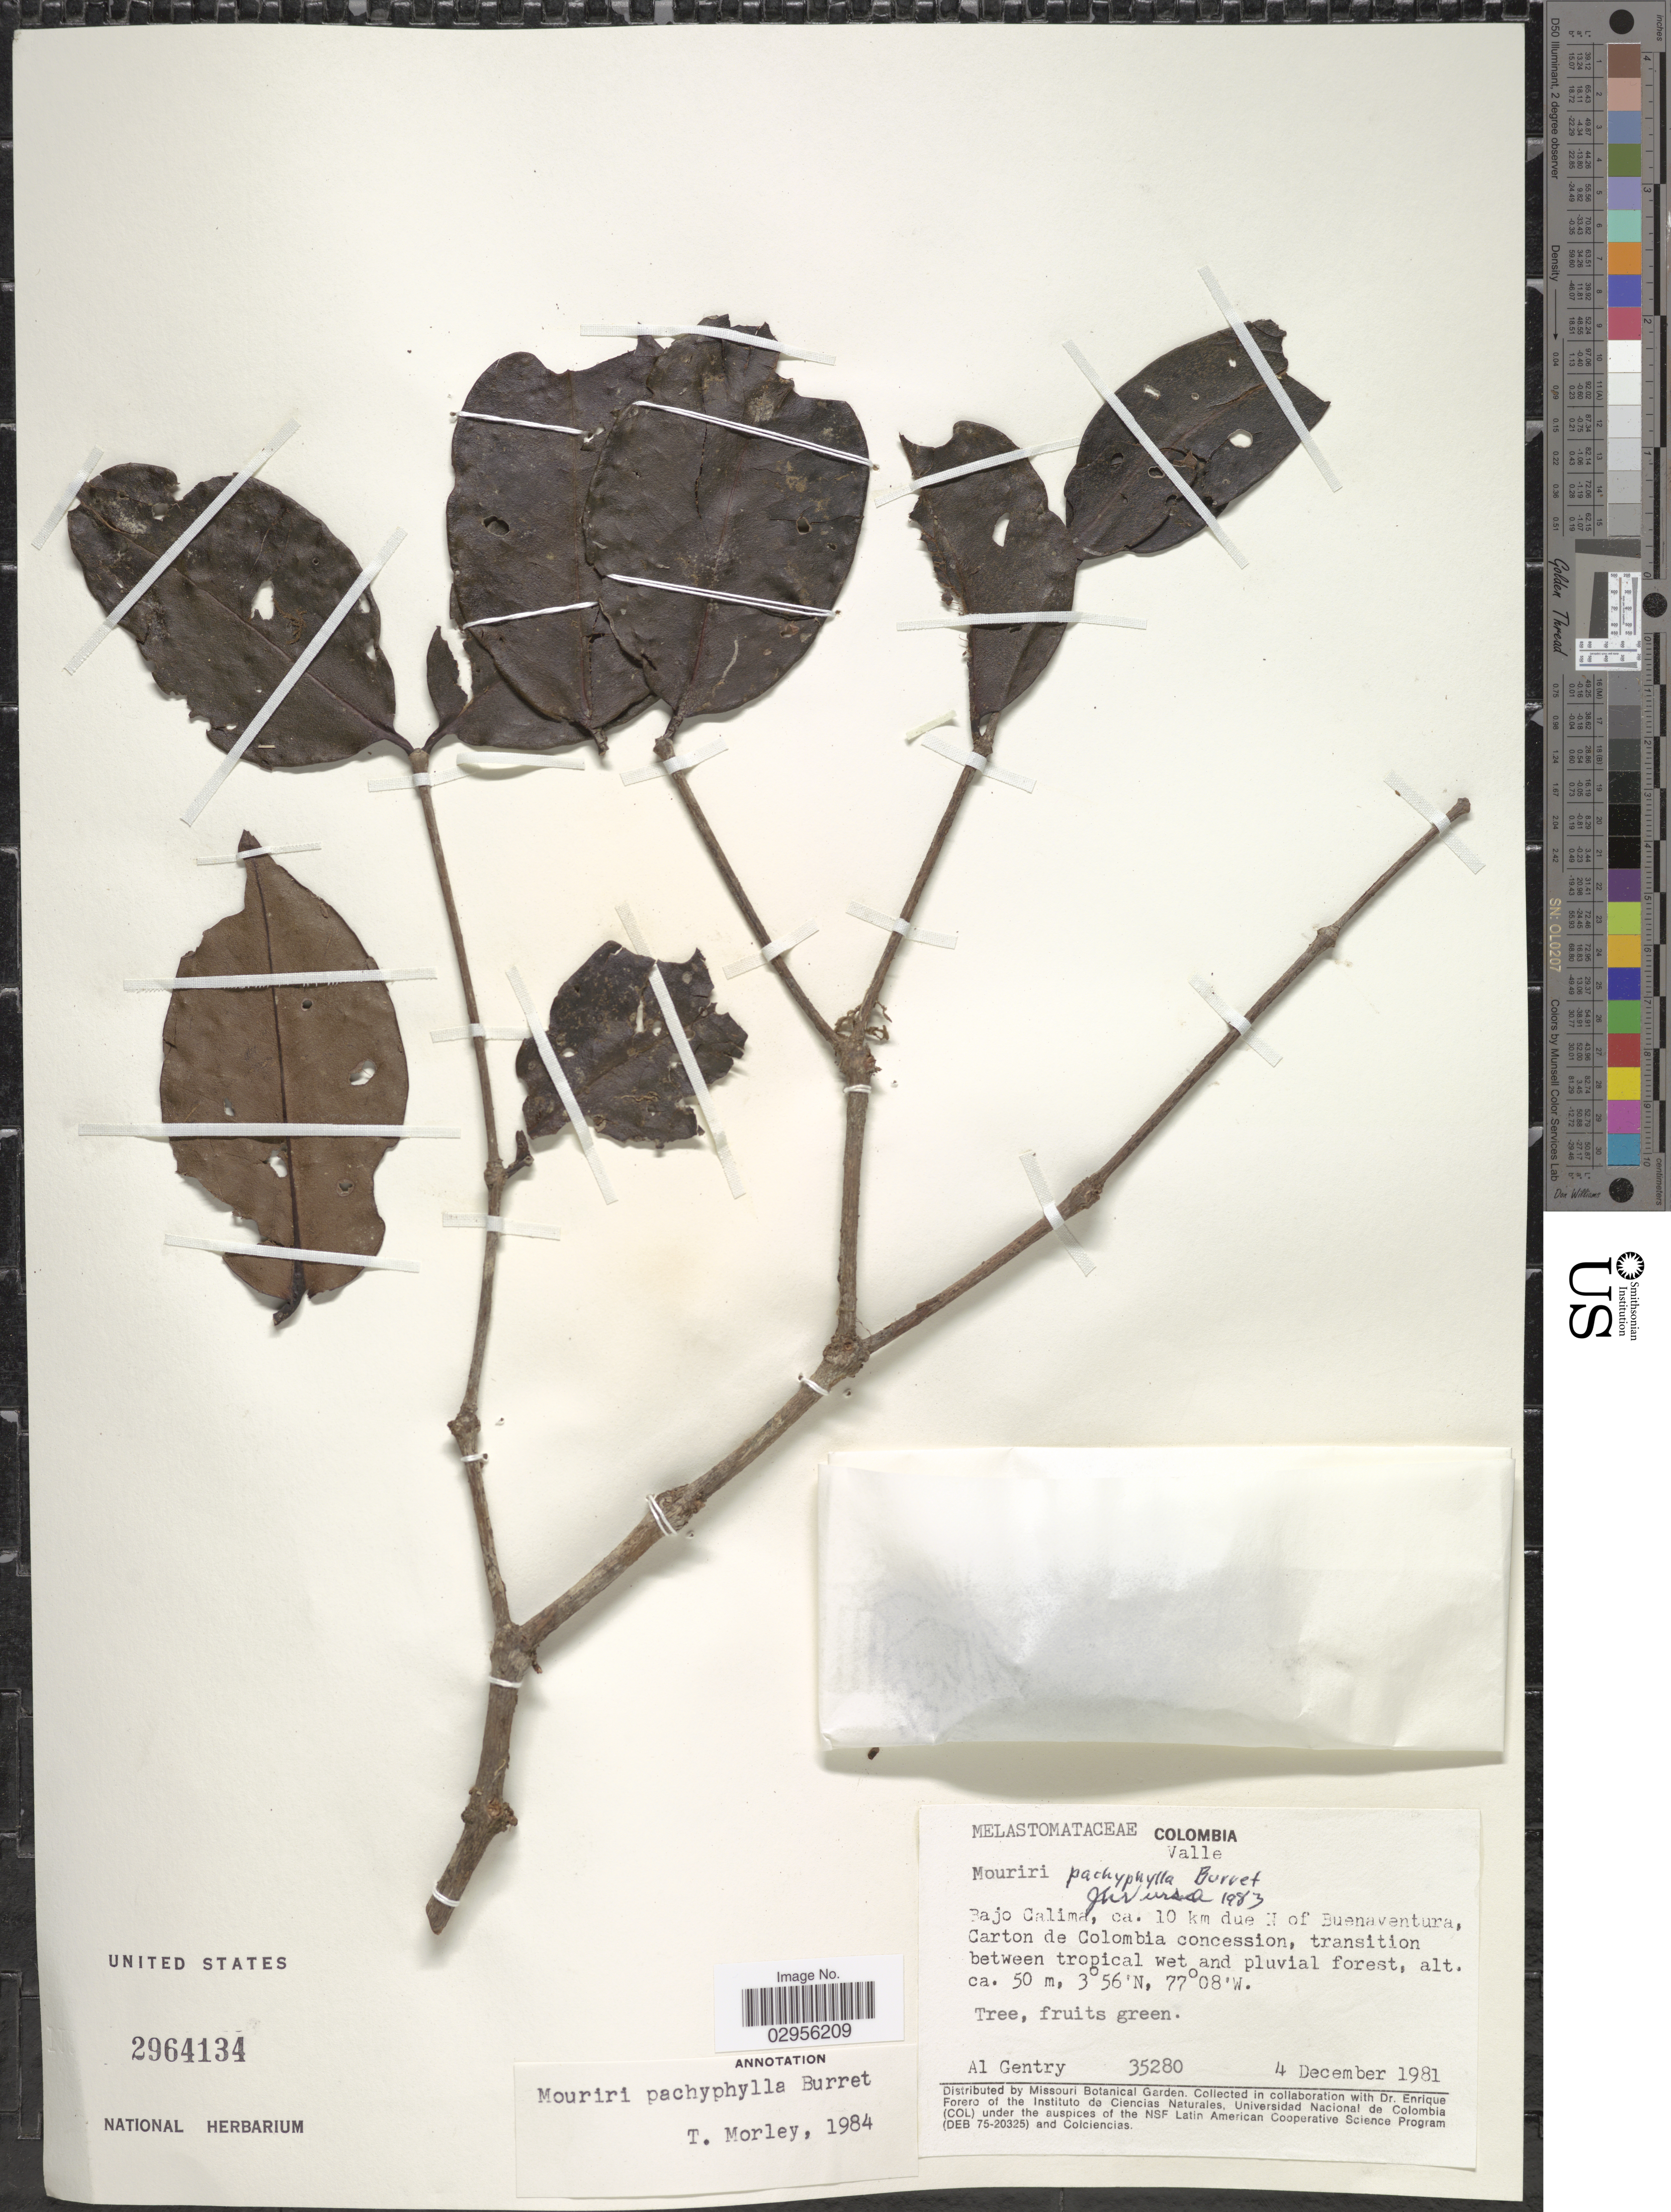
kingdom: Plantae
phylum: Tracheophyta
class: Magnoliopsida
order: Myrtales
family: Melastomataceae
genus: Mouriri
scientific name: Mouriri pachyphylla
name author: Burret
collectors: A. H. Gentry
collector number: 35280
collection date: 1981-12-04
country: Colombia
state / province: Valle del Cauca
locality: Valle. Bajo Calima, ca. 10 km due N of Buenaventura, Carton de Colombia concession.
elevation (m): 50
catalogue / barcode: US 2964134